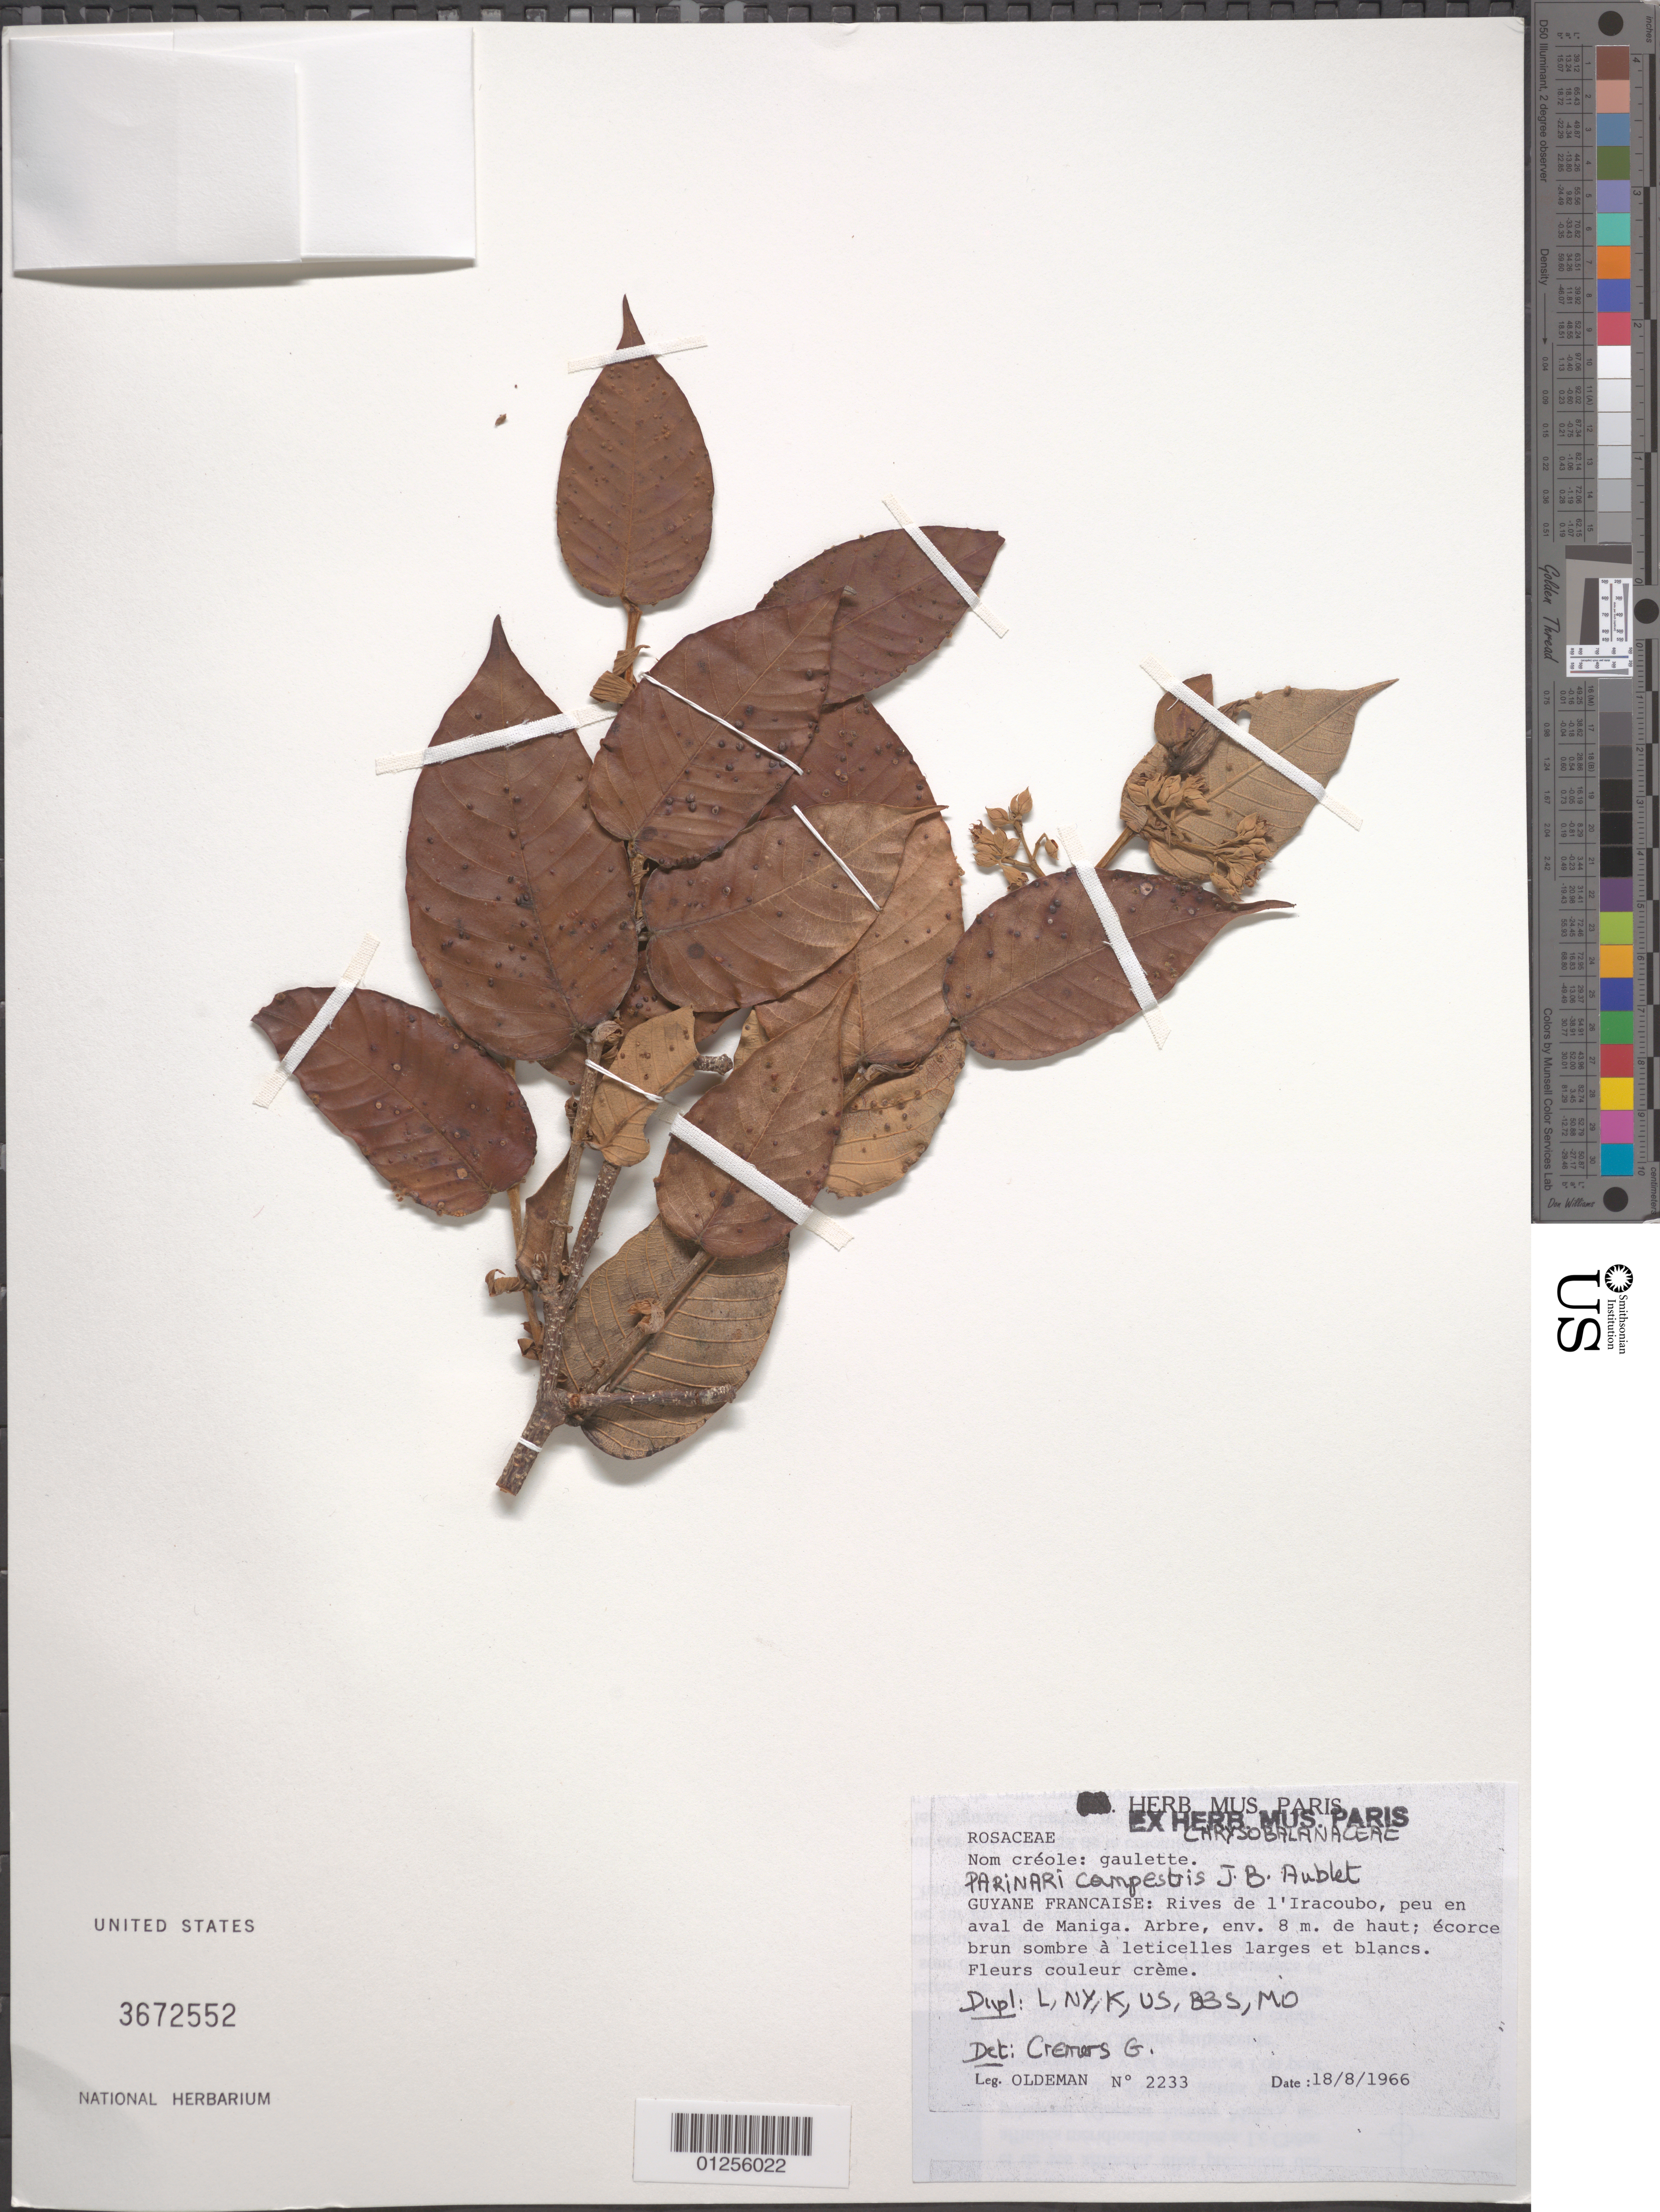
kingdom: Plantae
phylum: Tracheophyta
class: Magnoliopsida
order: Malpighiales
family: Chrysobalanaceae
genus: Parinari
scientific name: Parinari campestris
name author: Aubl.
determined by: Cremers, Georges A.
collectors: R. Oldeman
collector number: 2233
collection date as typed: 18-Aug-66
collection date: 1966-08-18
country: French Guiana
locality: Rives de l'Iracoubo, peu en aval de Maniga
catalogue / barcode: US 3672552